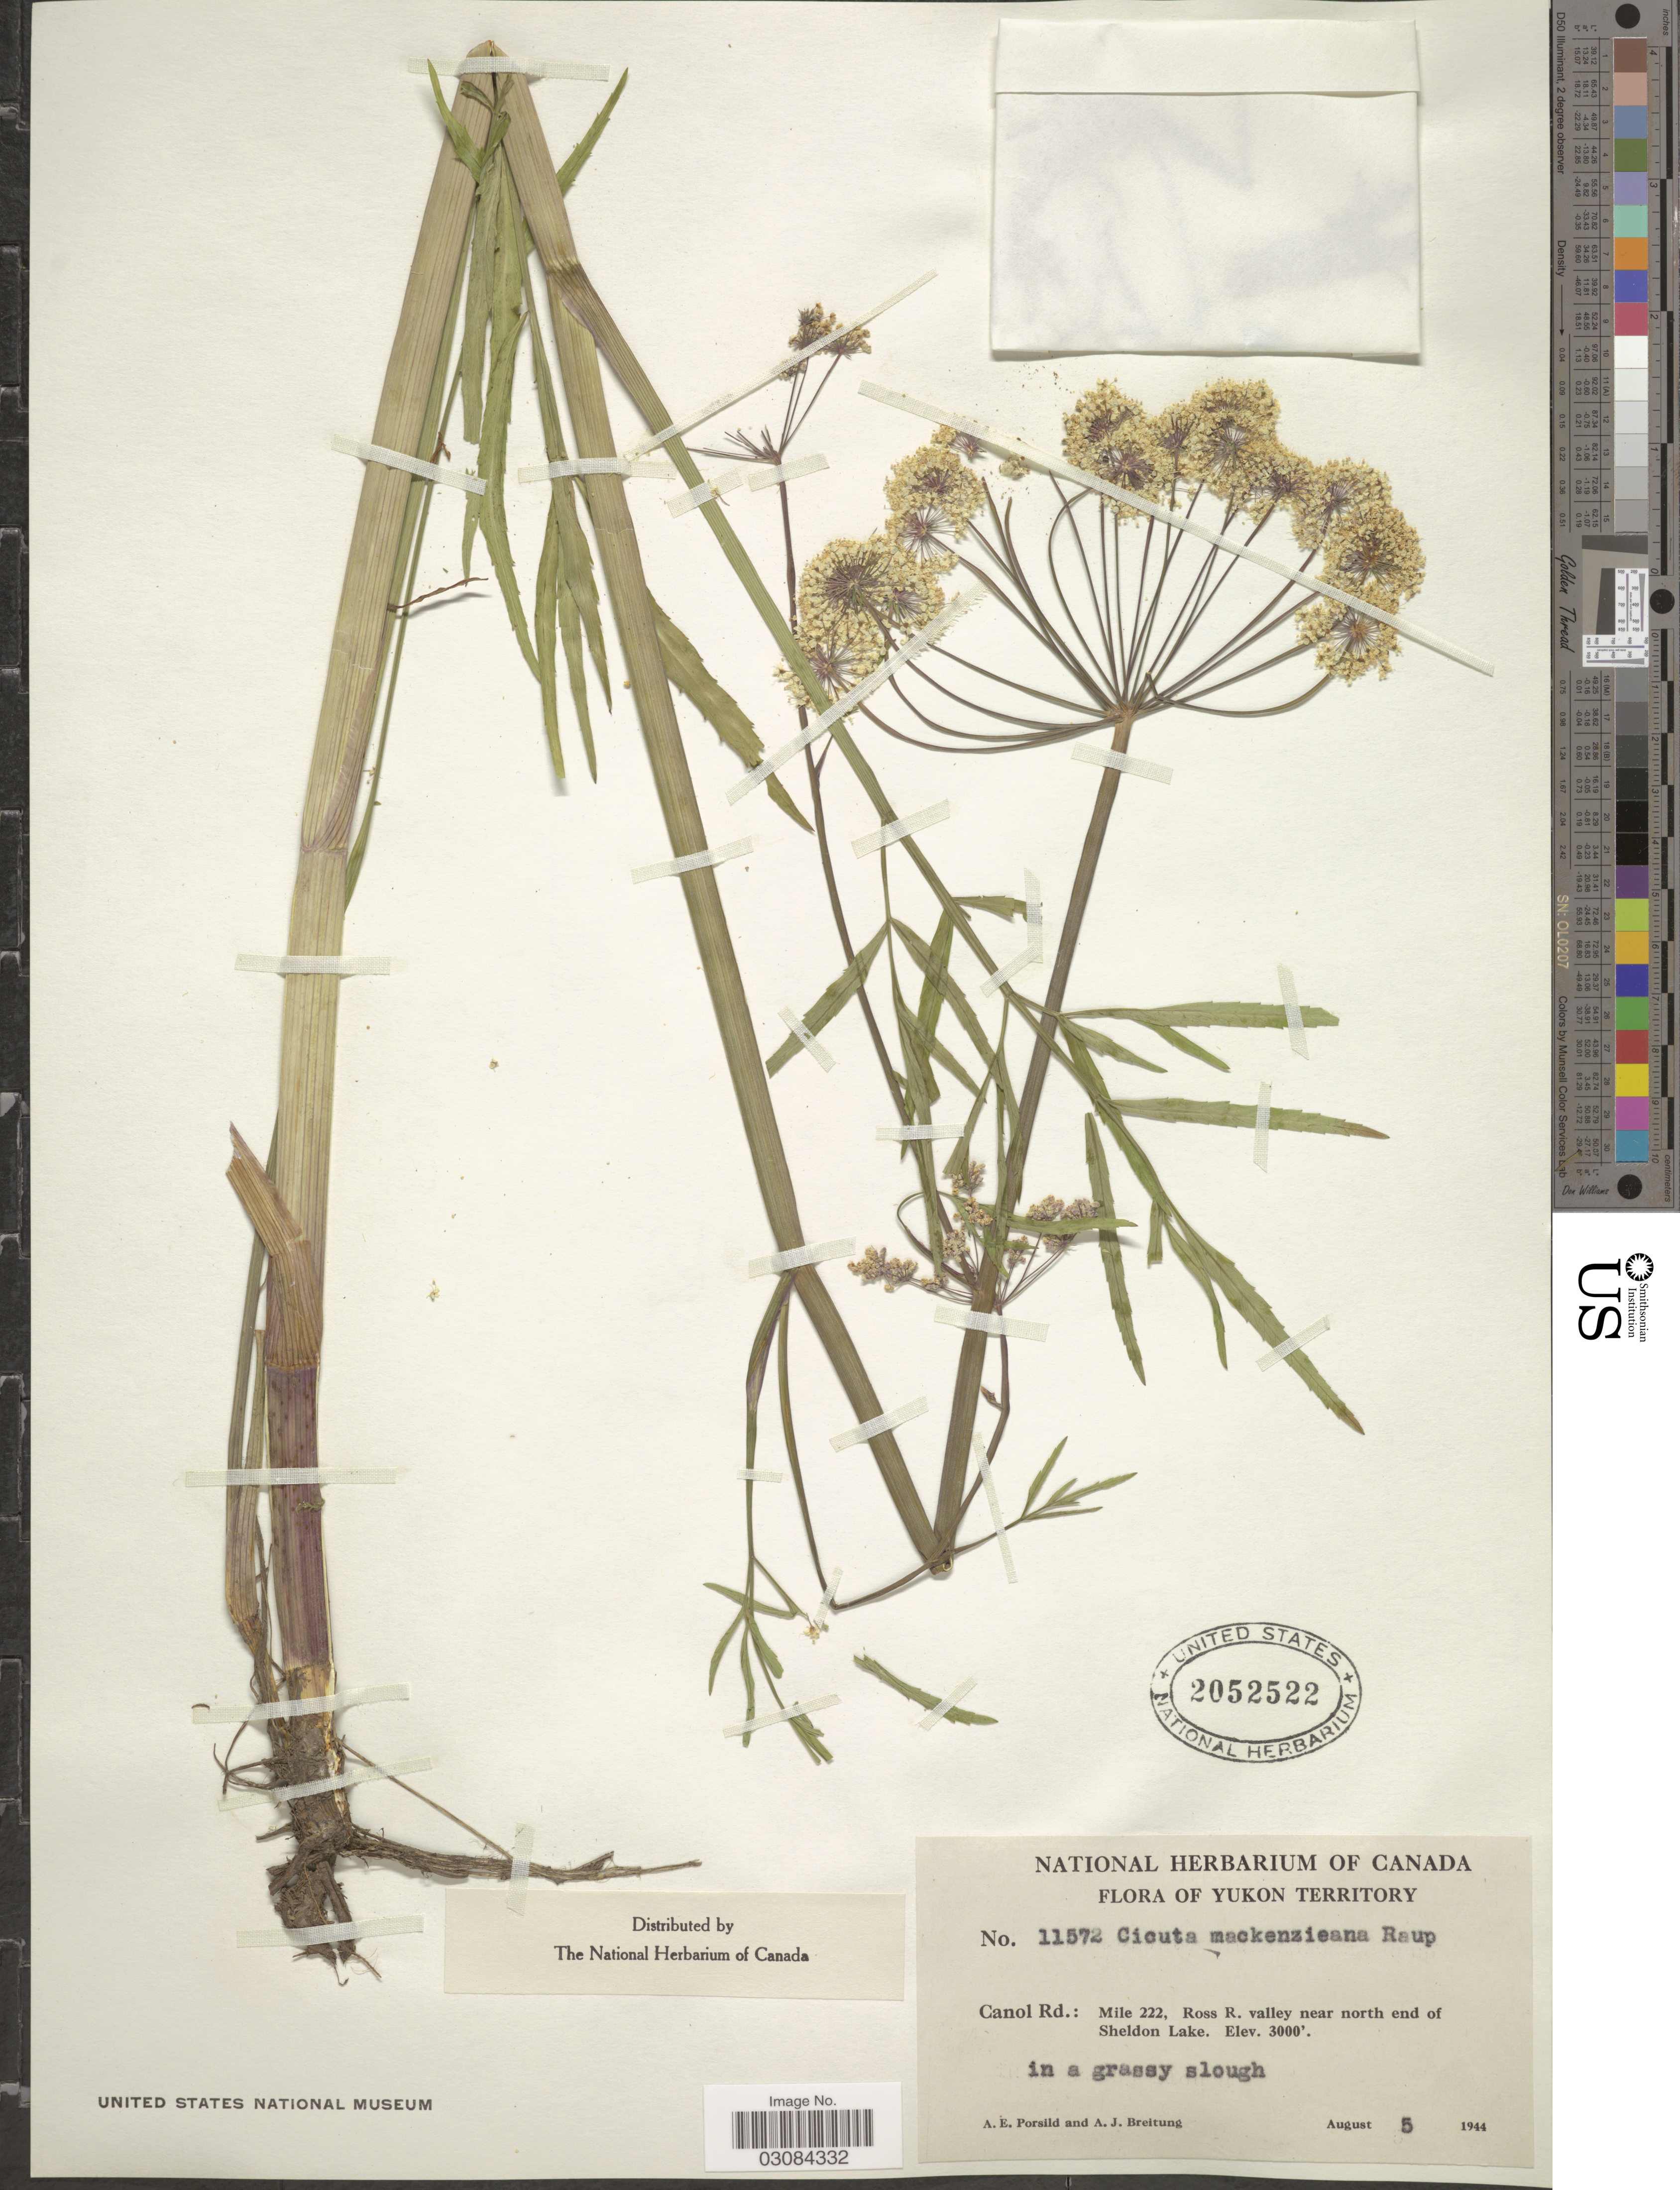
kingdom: Plantae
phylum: Tracheophyta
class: Magnoliopsida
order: Apiales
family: Apiaceae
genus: Cicuta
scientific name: Cicuta mackenzieana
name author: Raup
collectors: A. E. Porsild & A. Breitung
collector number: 11572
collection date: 1944-08-05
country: Canada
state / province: Yukon Territory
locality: Canol Rd.: Mile 222, Ross R. valley near north end of Sheldon Lake.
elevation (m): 914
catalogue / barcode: US 2052522